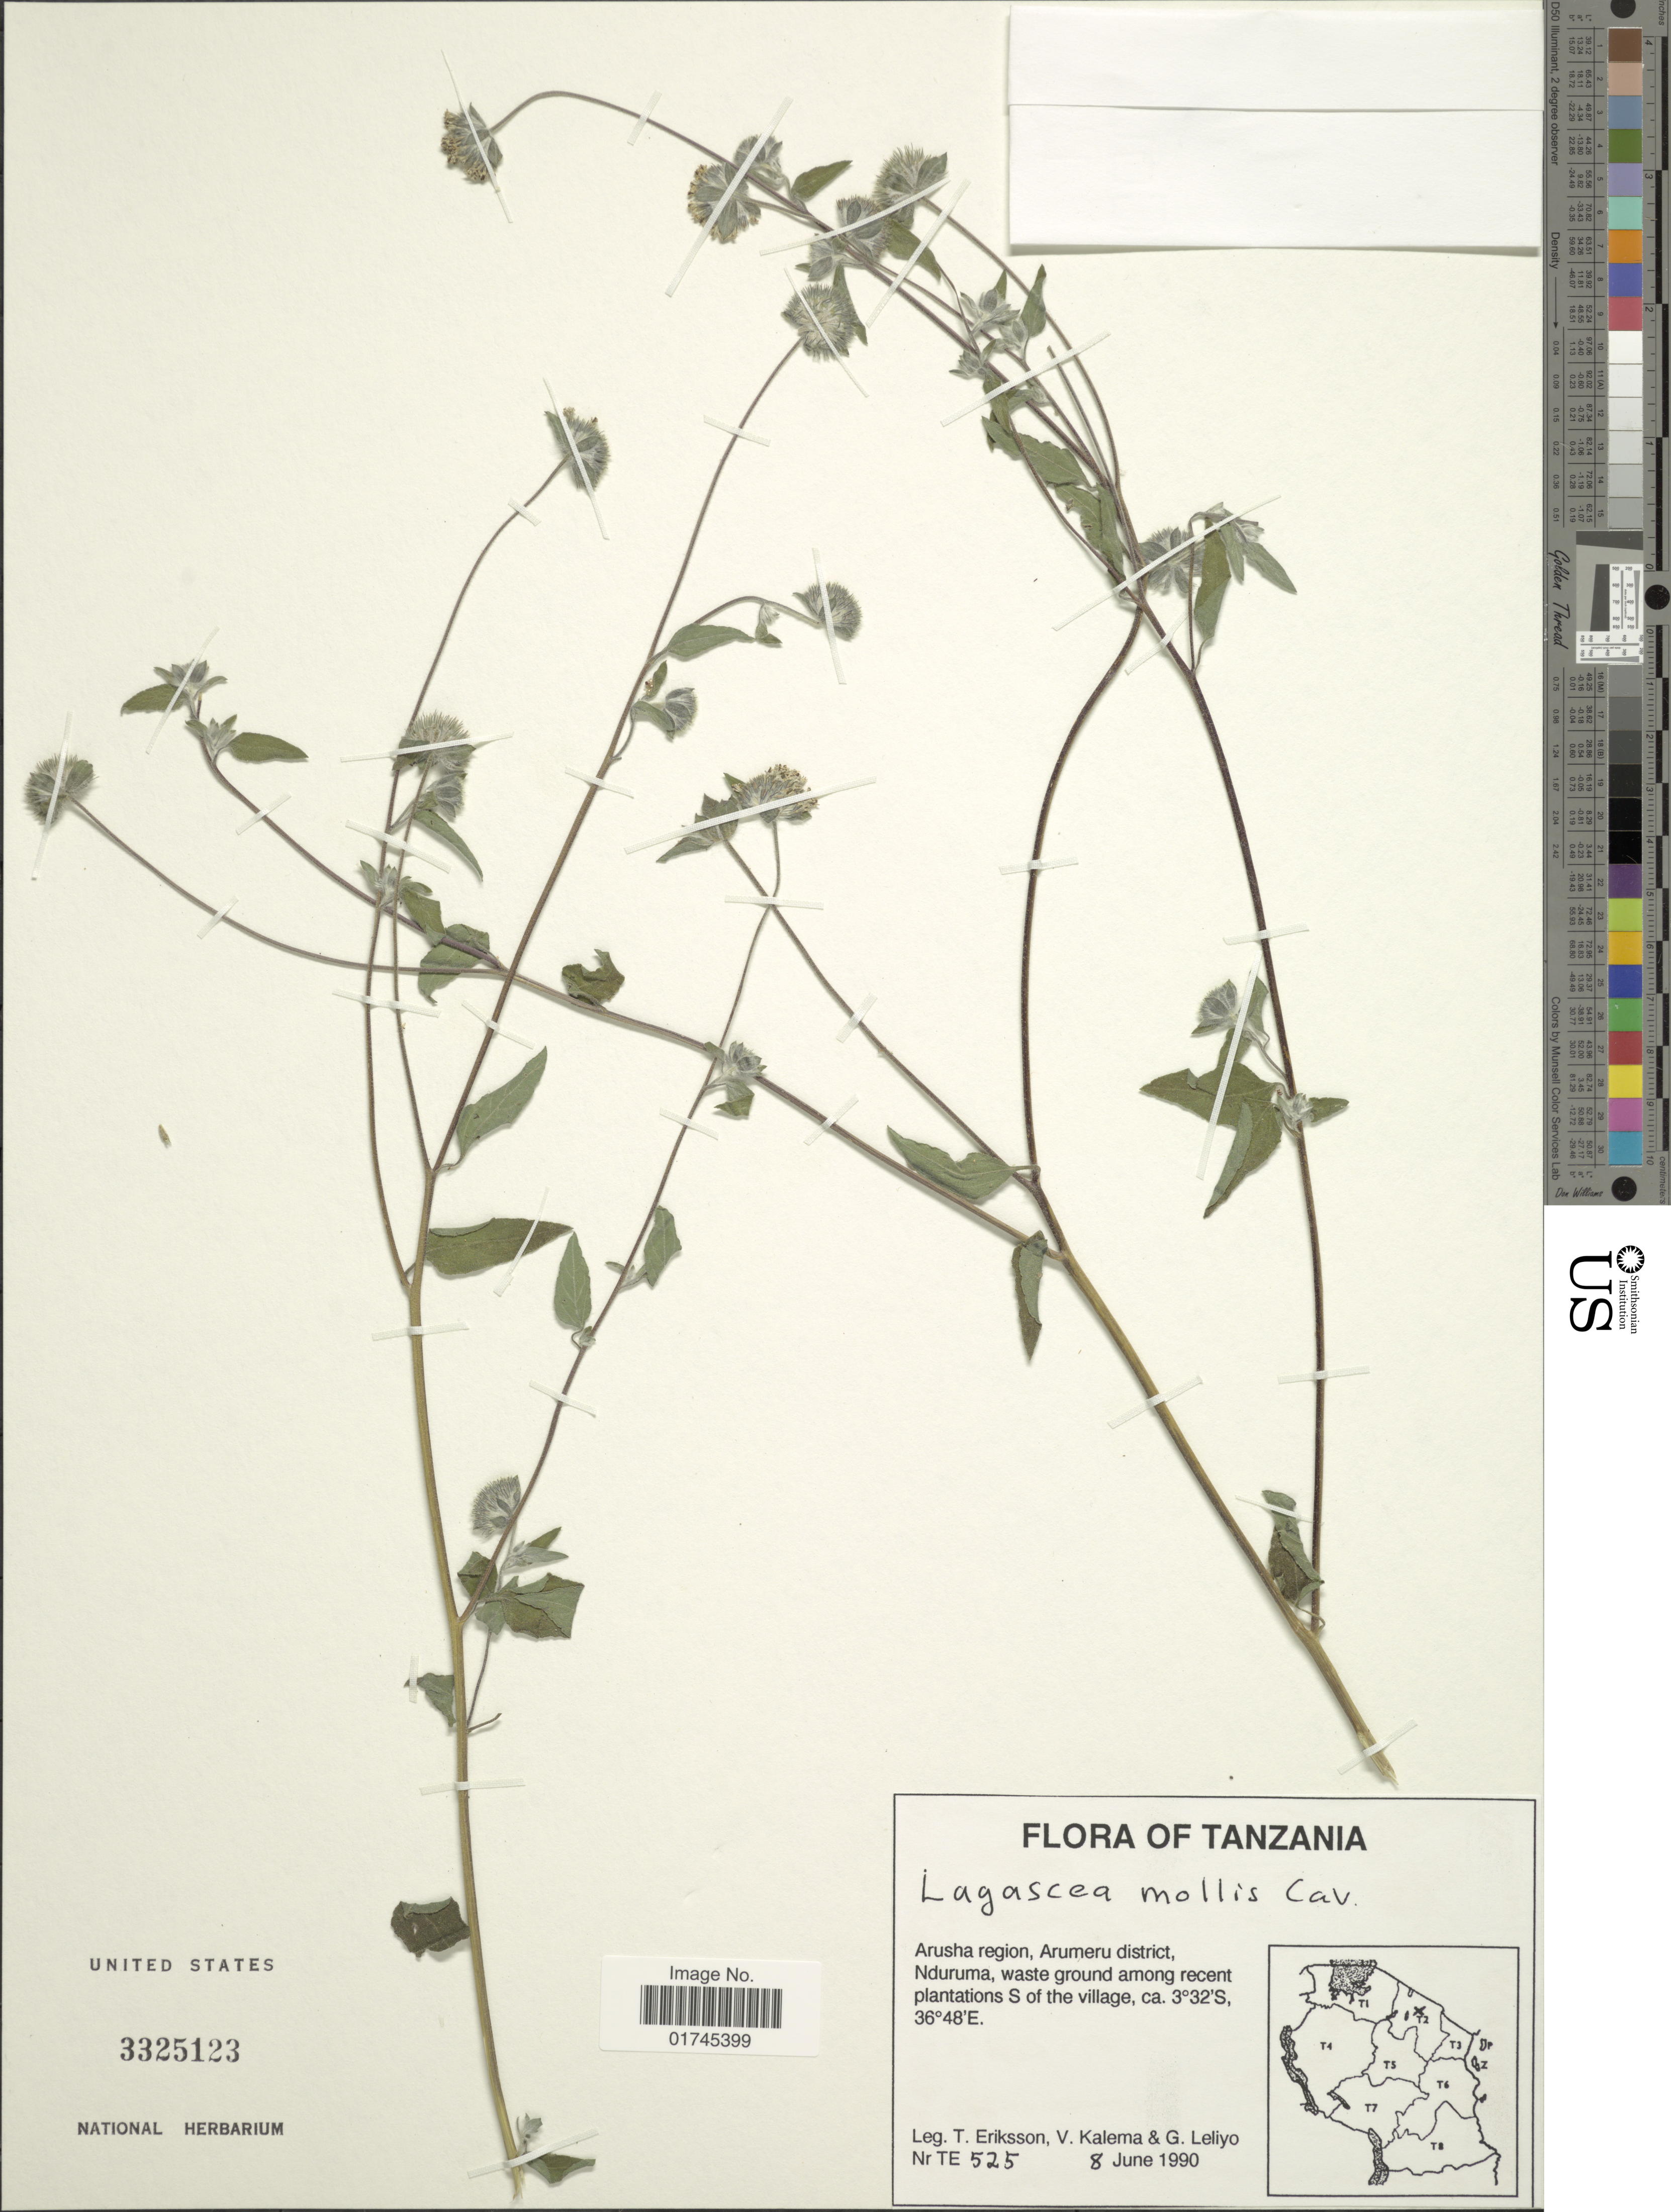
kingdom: Plantae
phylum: Tracheophyta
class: Magnoliopsida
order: Asterales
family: Asteraceae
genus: Lagascea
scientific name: Lagascea mollis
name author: Cav.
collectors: T. Eriksson, V. Kalema & G. Leliyo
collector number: TE 525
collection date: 1990-06-08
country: Tanzania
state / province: Arusha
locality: Arumeru district, Nduruma, waste ground among recent plantations S of the village.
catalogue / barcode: US 3325123